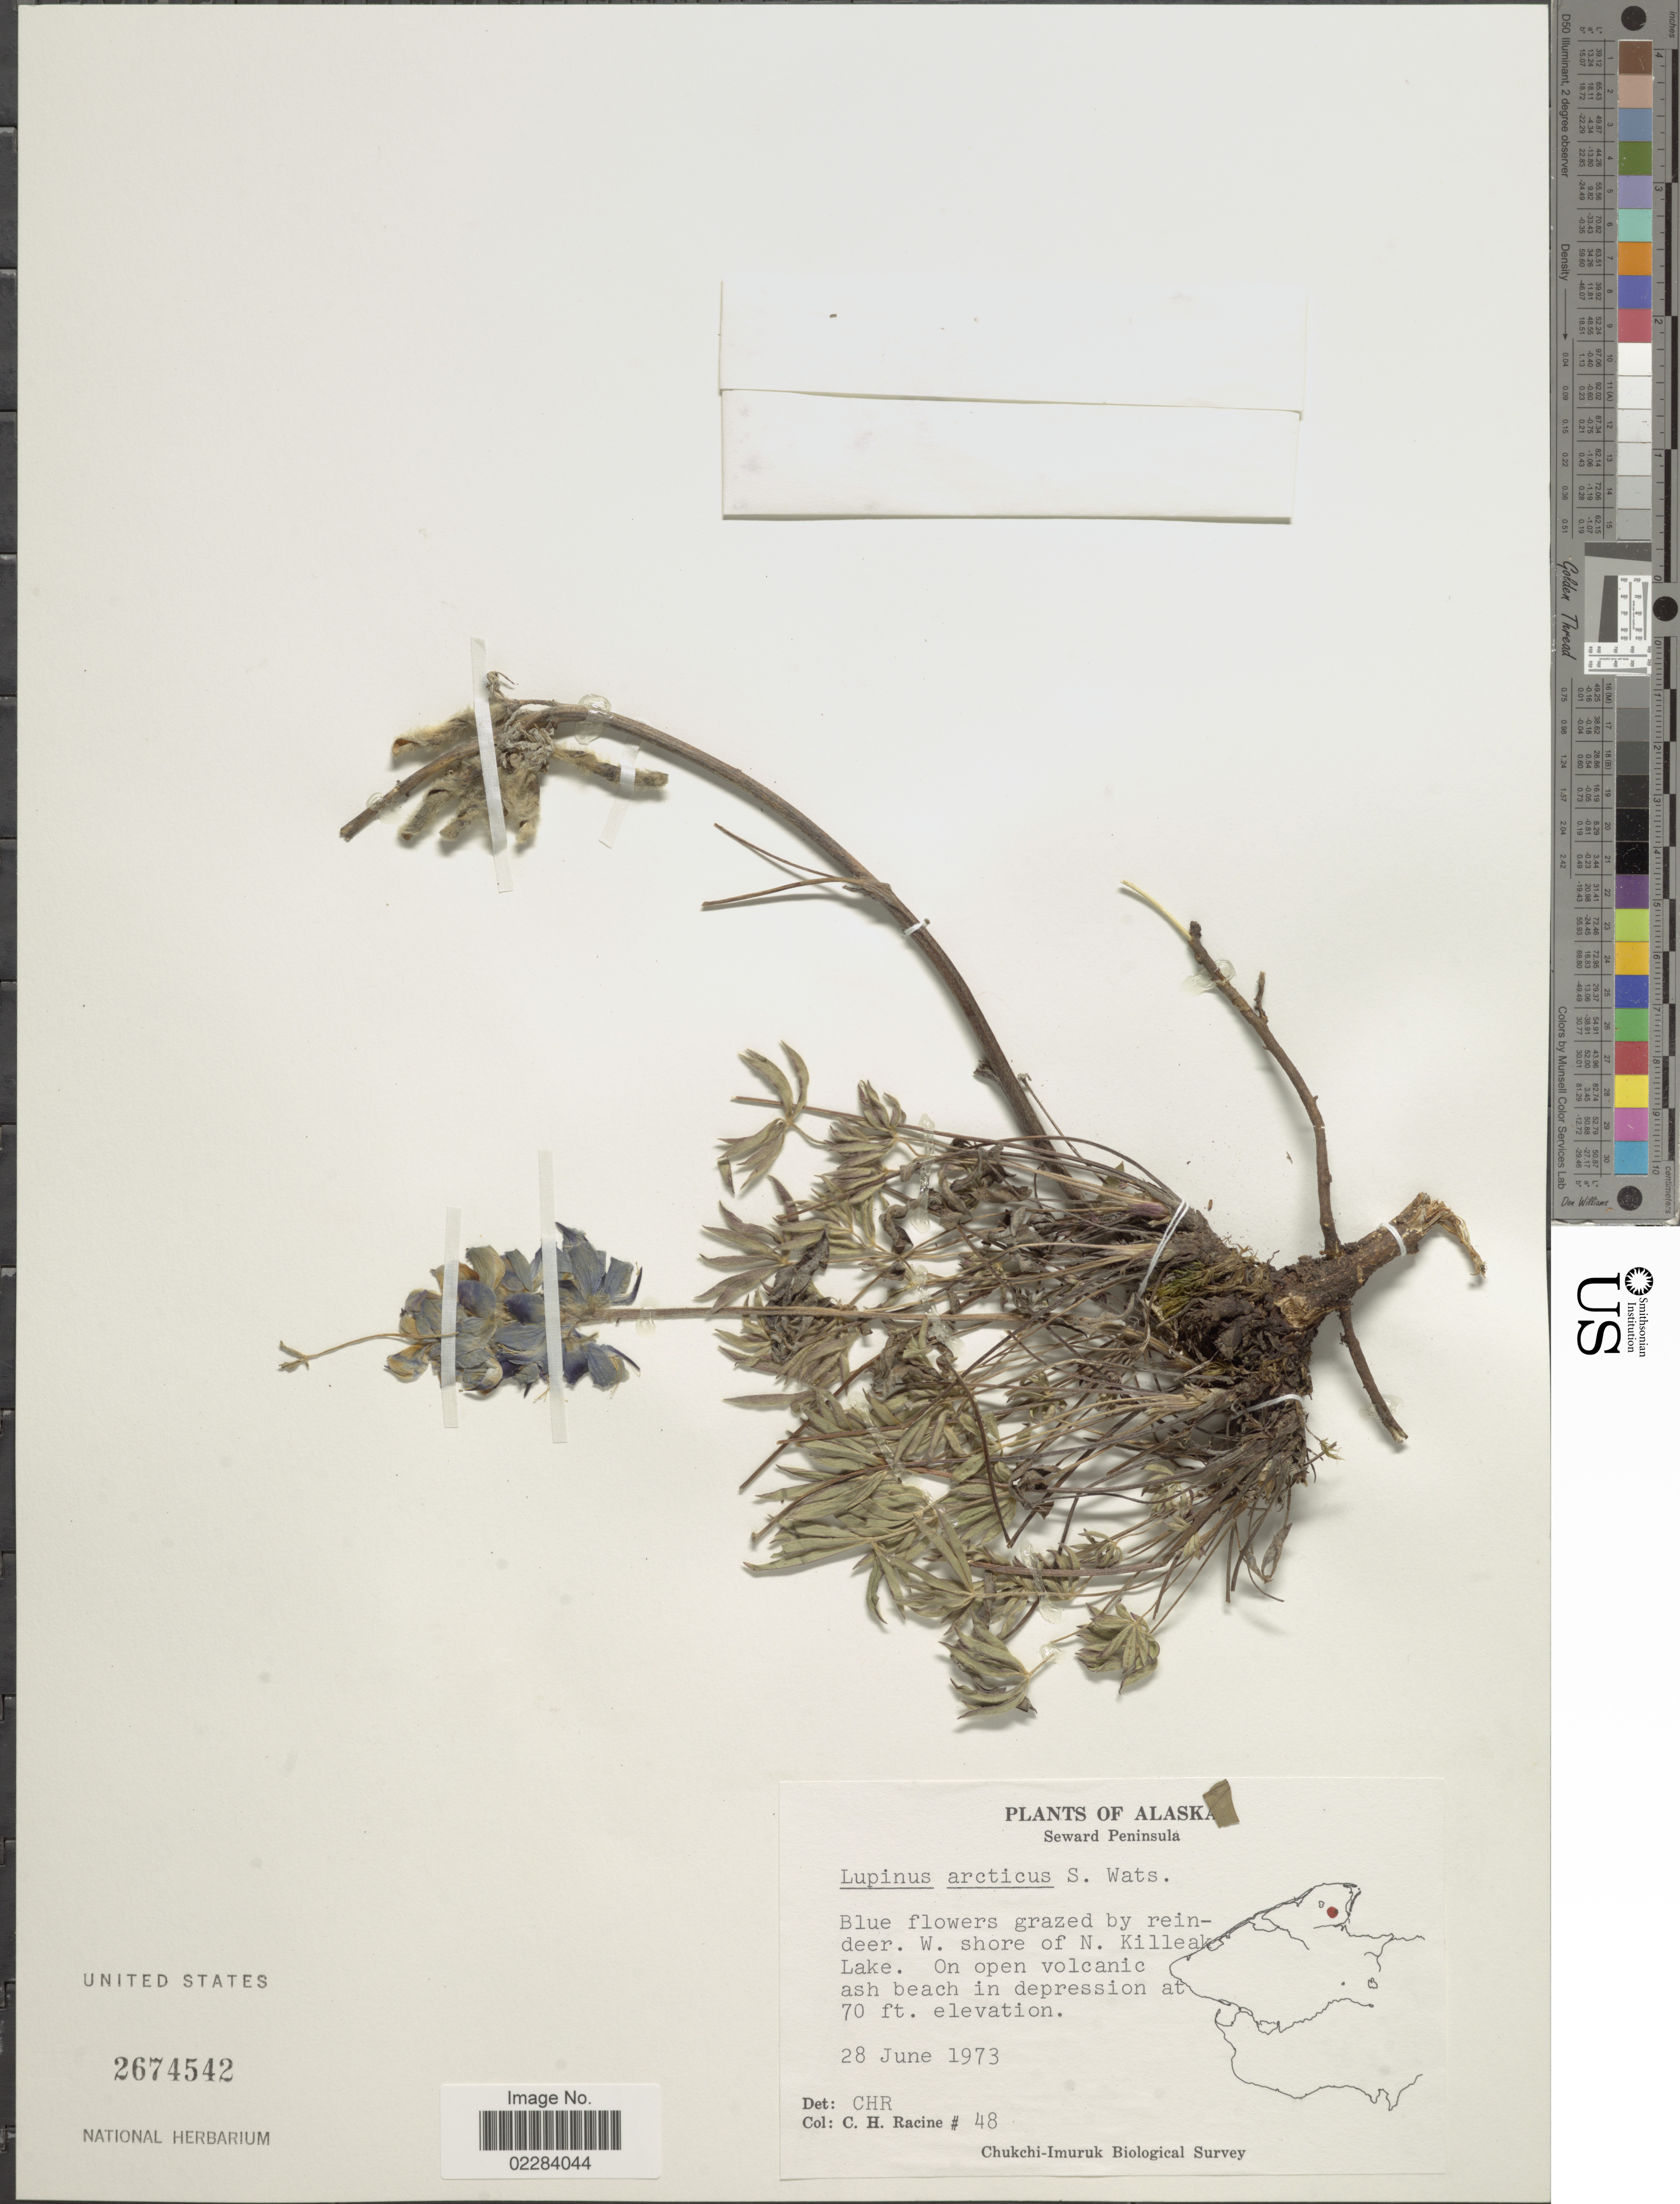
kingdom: Plantae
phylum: Tracheophyta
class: Magnoliopsida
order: Fabales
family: Fabaceae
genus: Lupinus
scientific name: Lupinus arcticus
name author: S. Watson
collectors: C. Racine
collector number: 48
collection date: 1973-06-28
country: United States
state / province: Alaska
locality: W. shore of N. Killeak Lake. on open volcanic ash beach in depression.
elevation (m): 21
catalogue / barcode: US 2674542